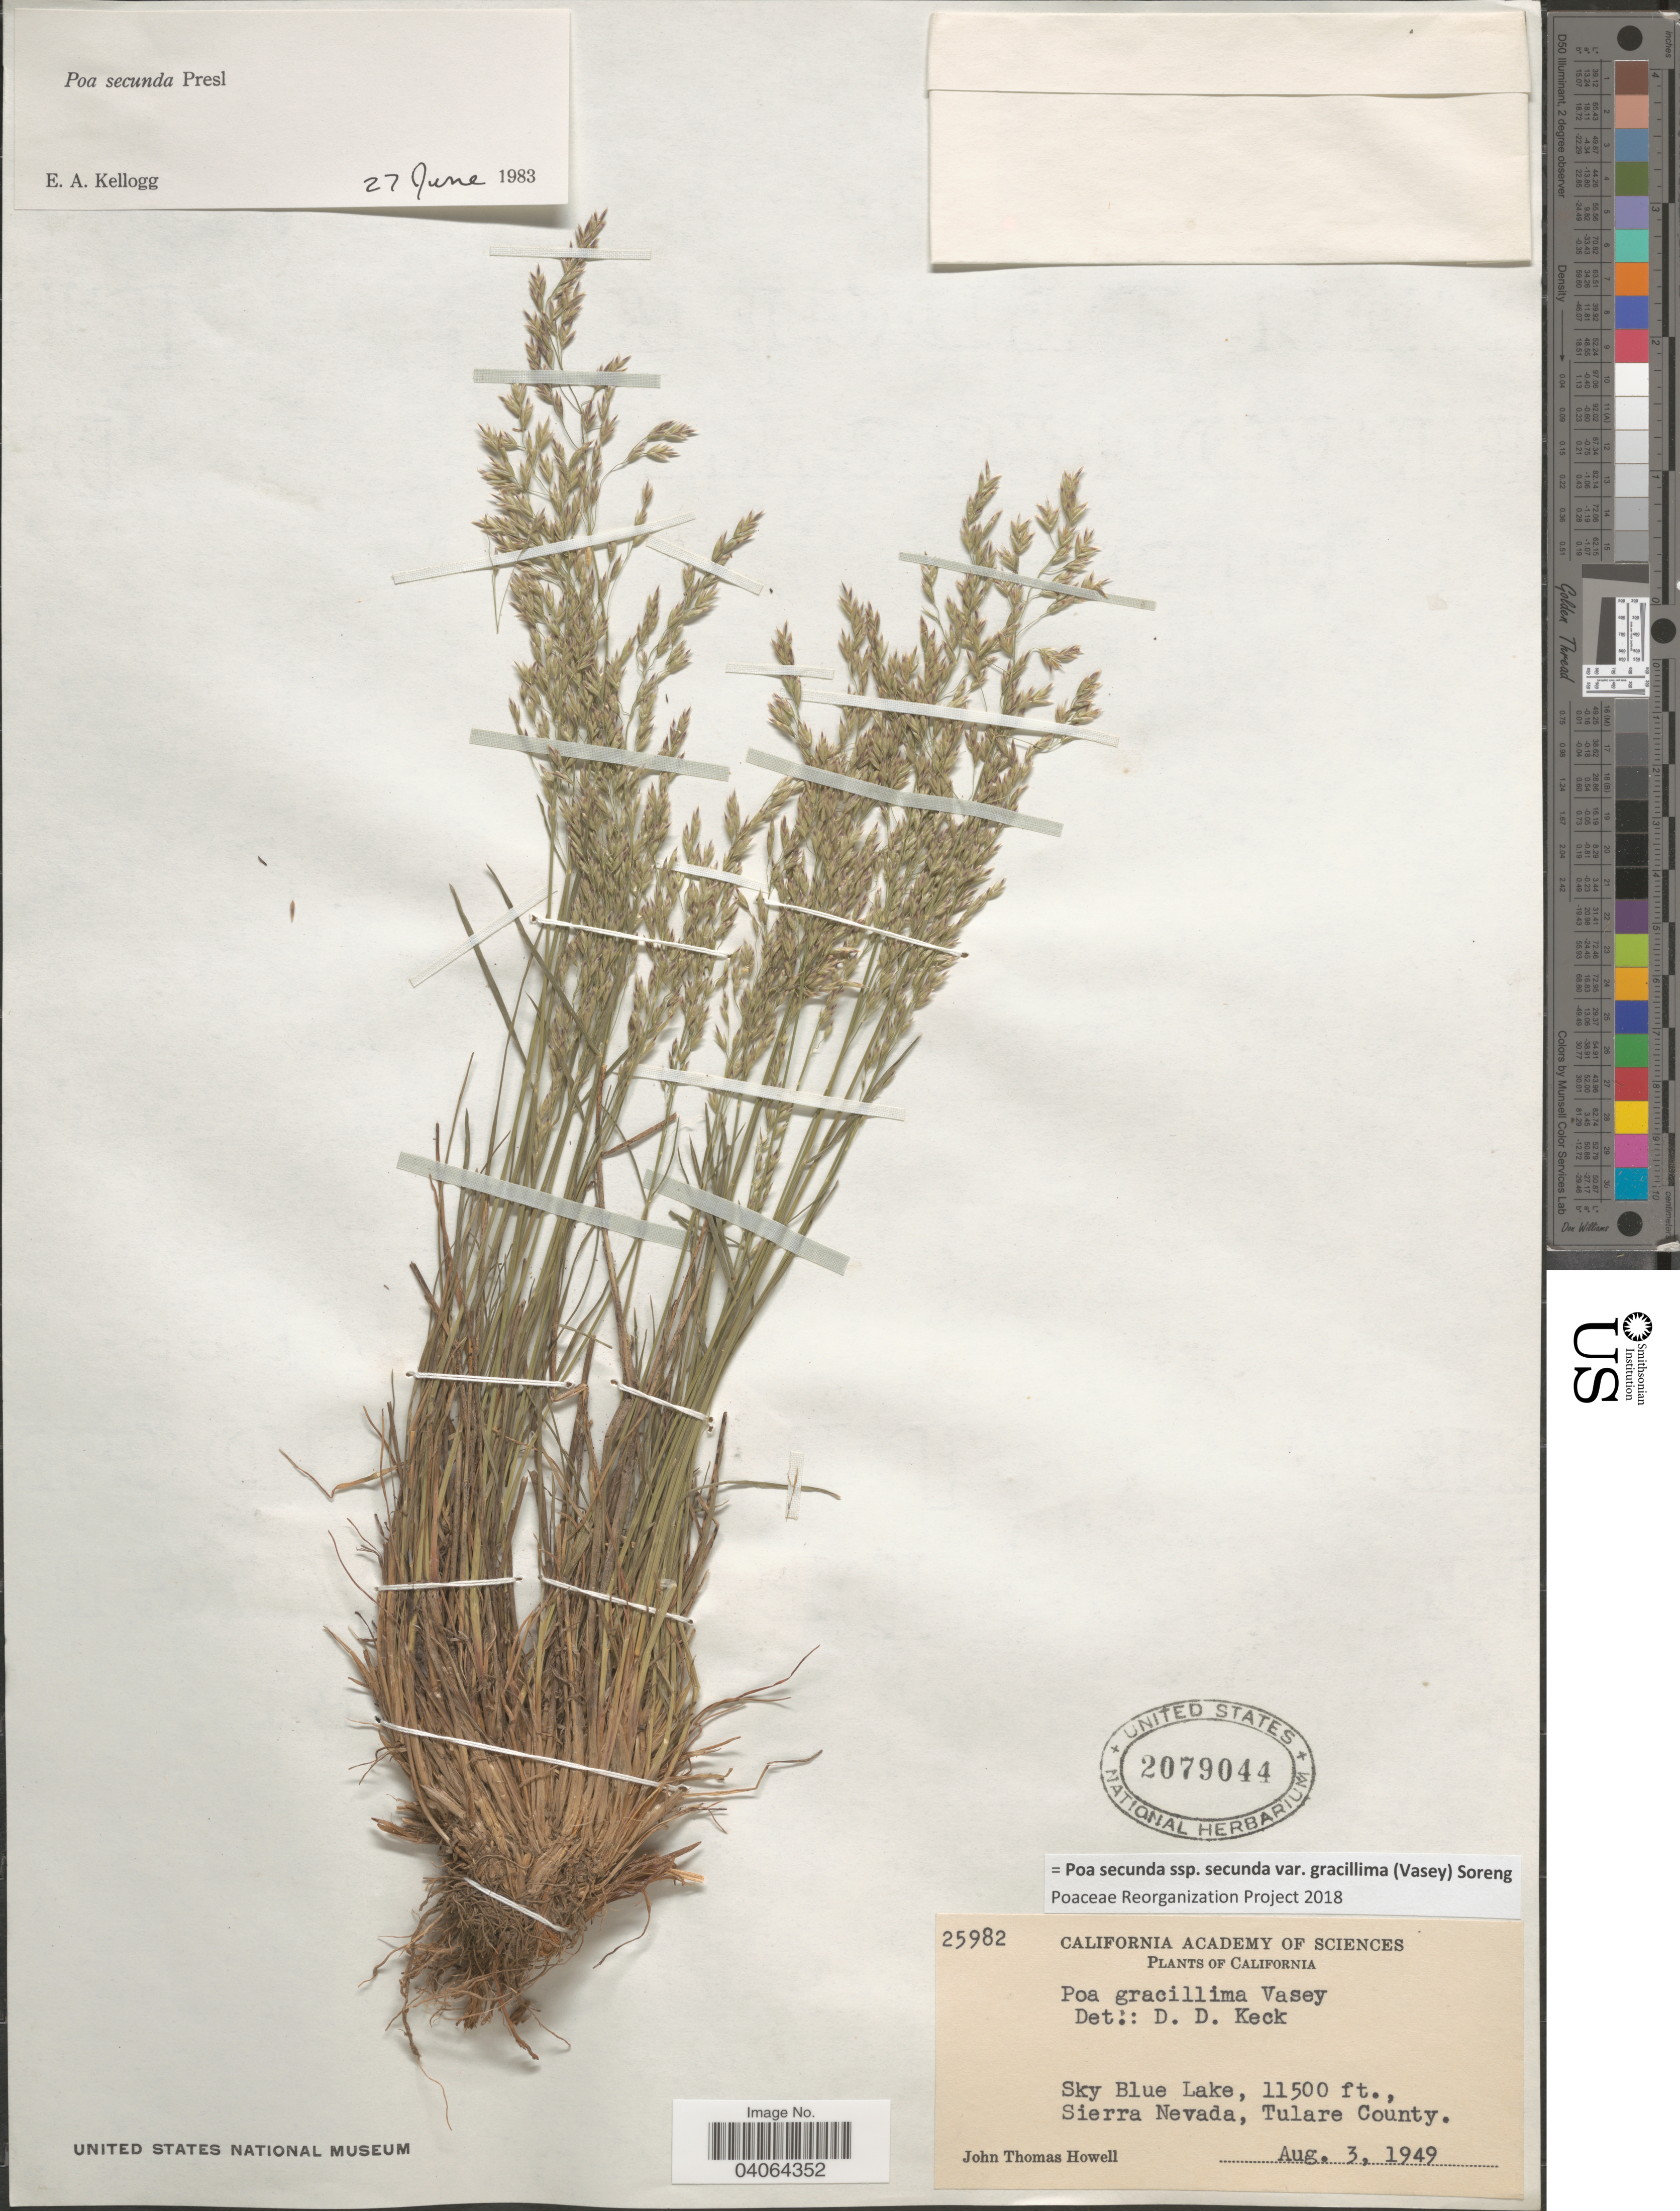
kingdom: Plantae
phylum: Tracheophyta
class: Liliopsida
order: Poales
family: Poaceae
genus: Poa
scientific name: Poa secunda subsp. secunda var. gracillima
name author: (Vasey) Soreng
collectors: J. T. Howell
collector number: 25982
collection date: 1949-08-03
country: United States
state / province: California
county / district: Tulare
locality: Sky Blua Lake. Sierra Nevada, Tulare County.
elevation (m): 3505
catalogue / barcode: US 2079044